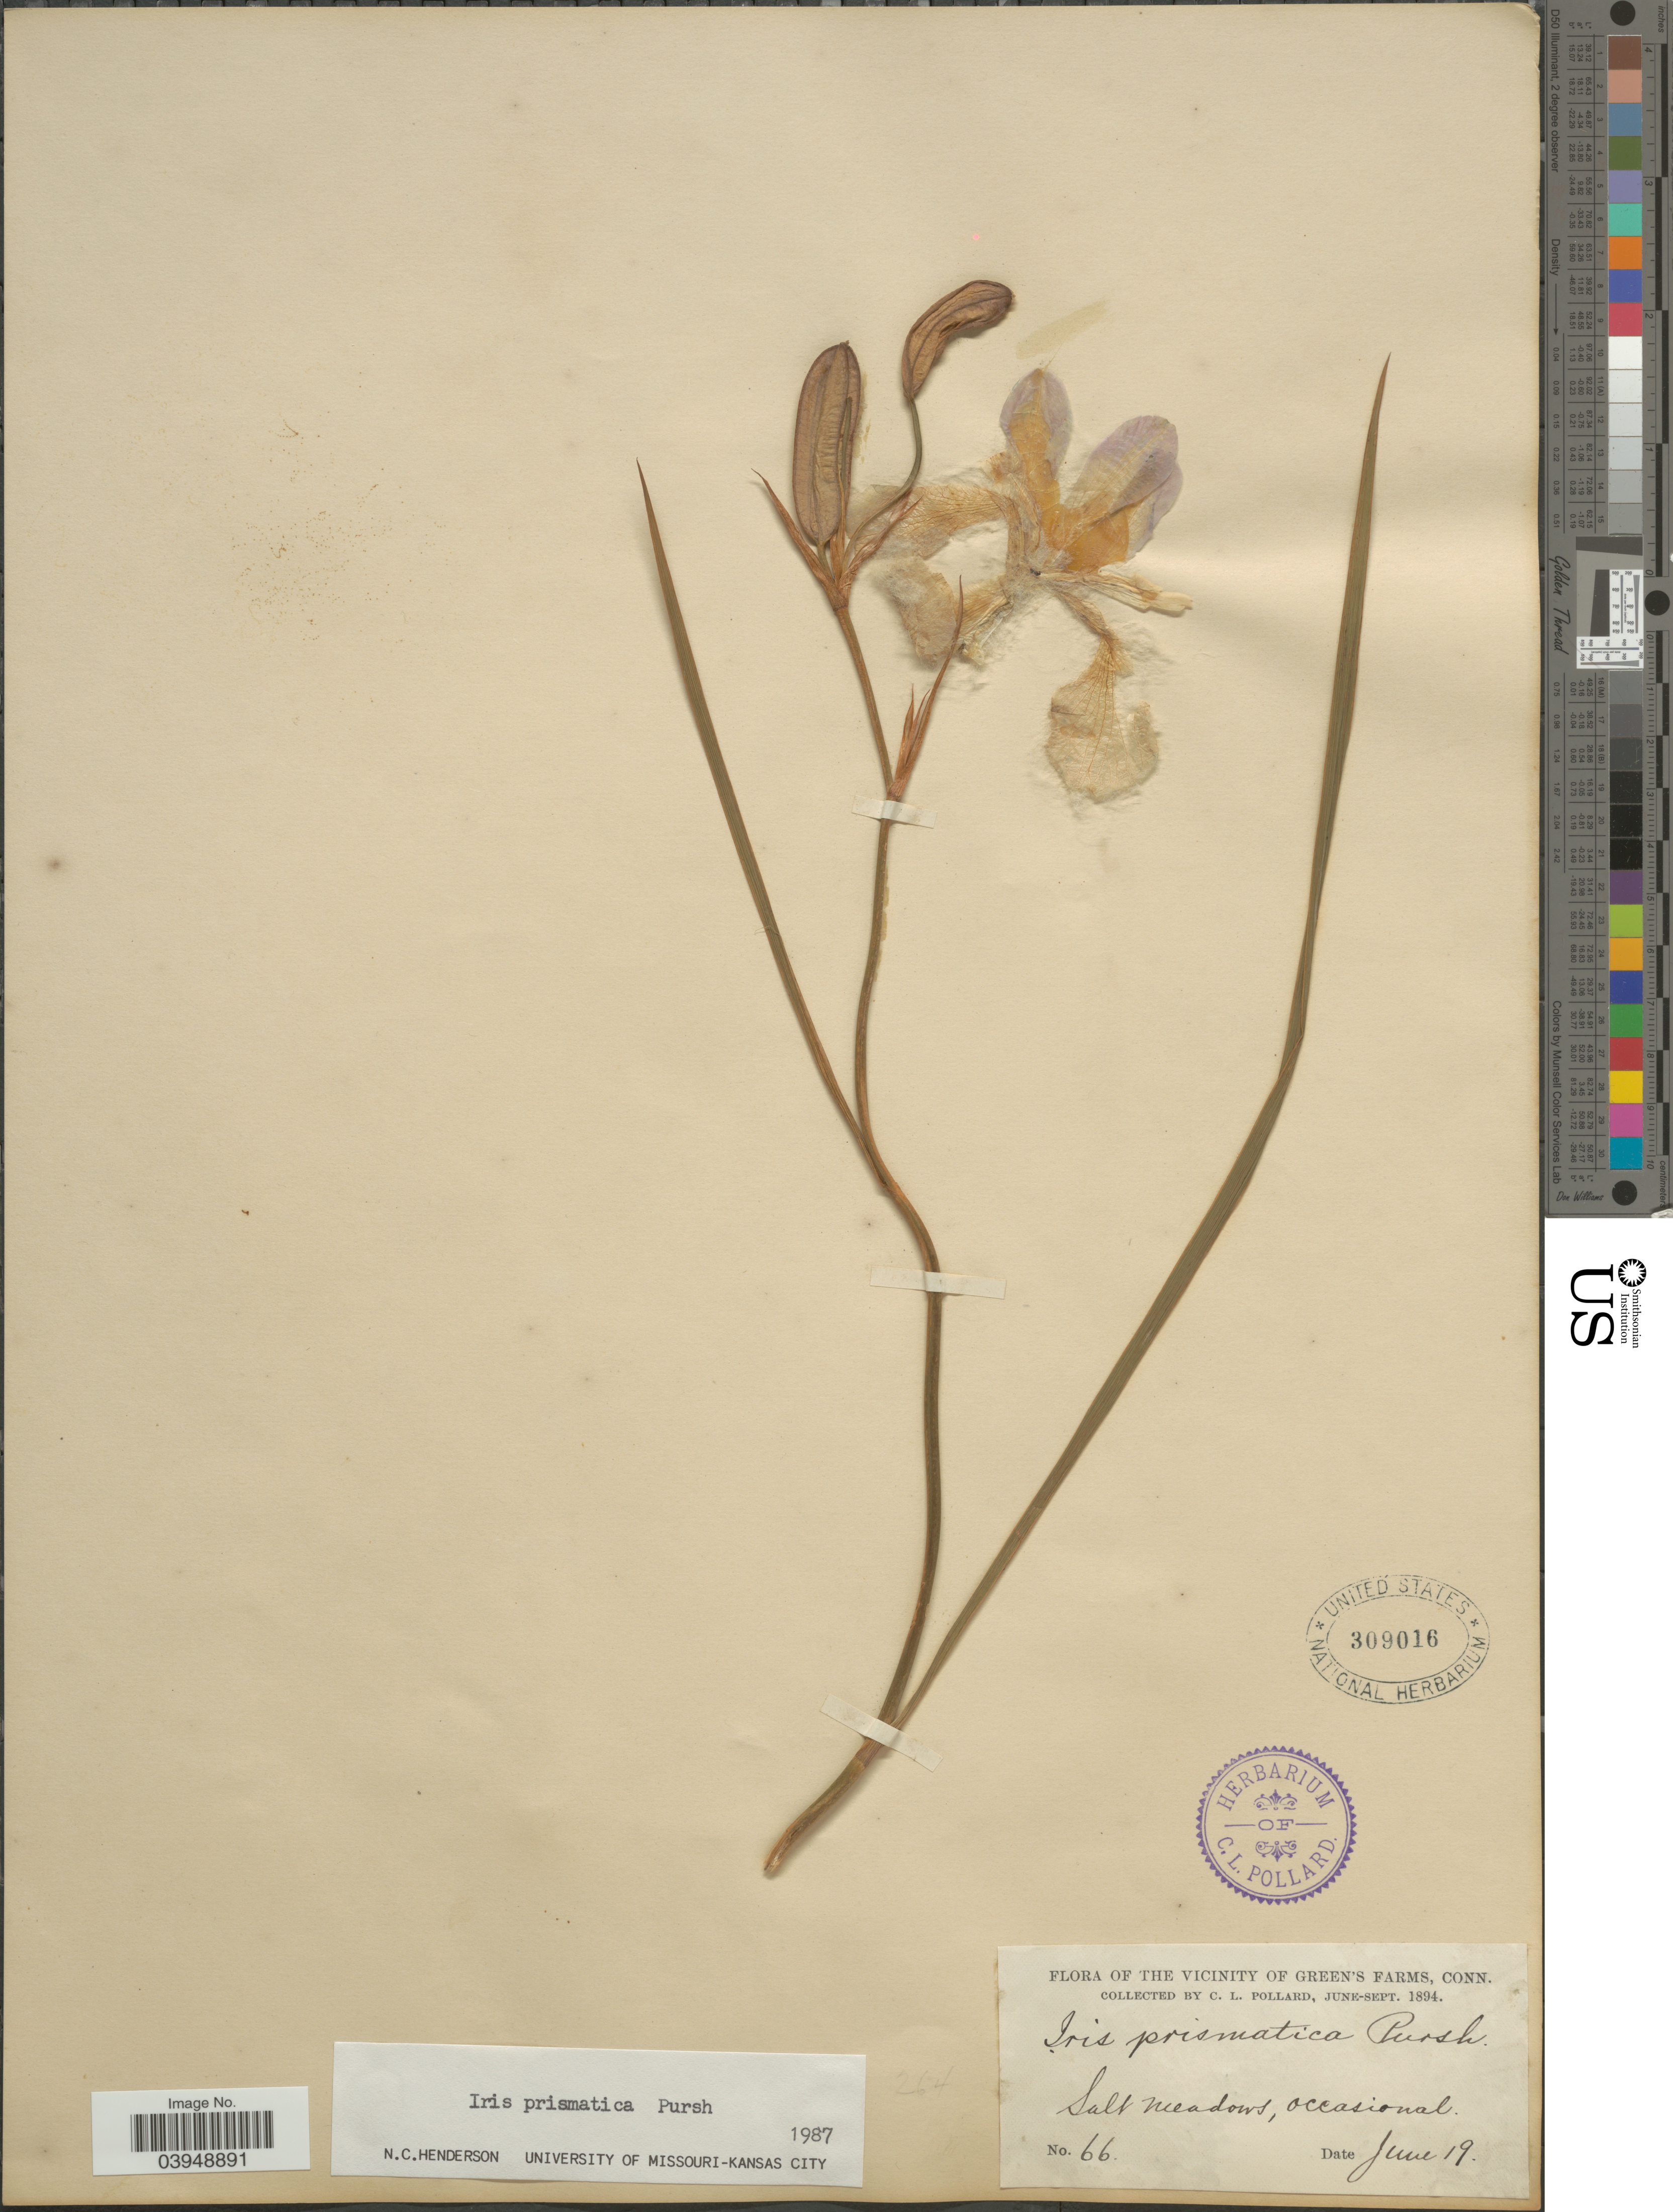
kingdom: Plantae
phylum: Tracheophyta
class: Liliopsida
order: Asparagales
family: Iridaceae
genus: Iris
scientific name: Iris prismatica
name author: Pursh ex Ker Gawl.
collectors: C. L. Pollard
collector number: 66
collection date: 1894-06-19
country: United States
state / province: Connecticut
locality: The vicinity of Green's Farms.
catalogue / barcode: US 309016